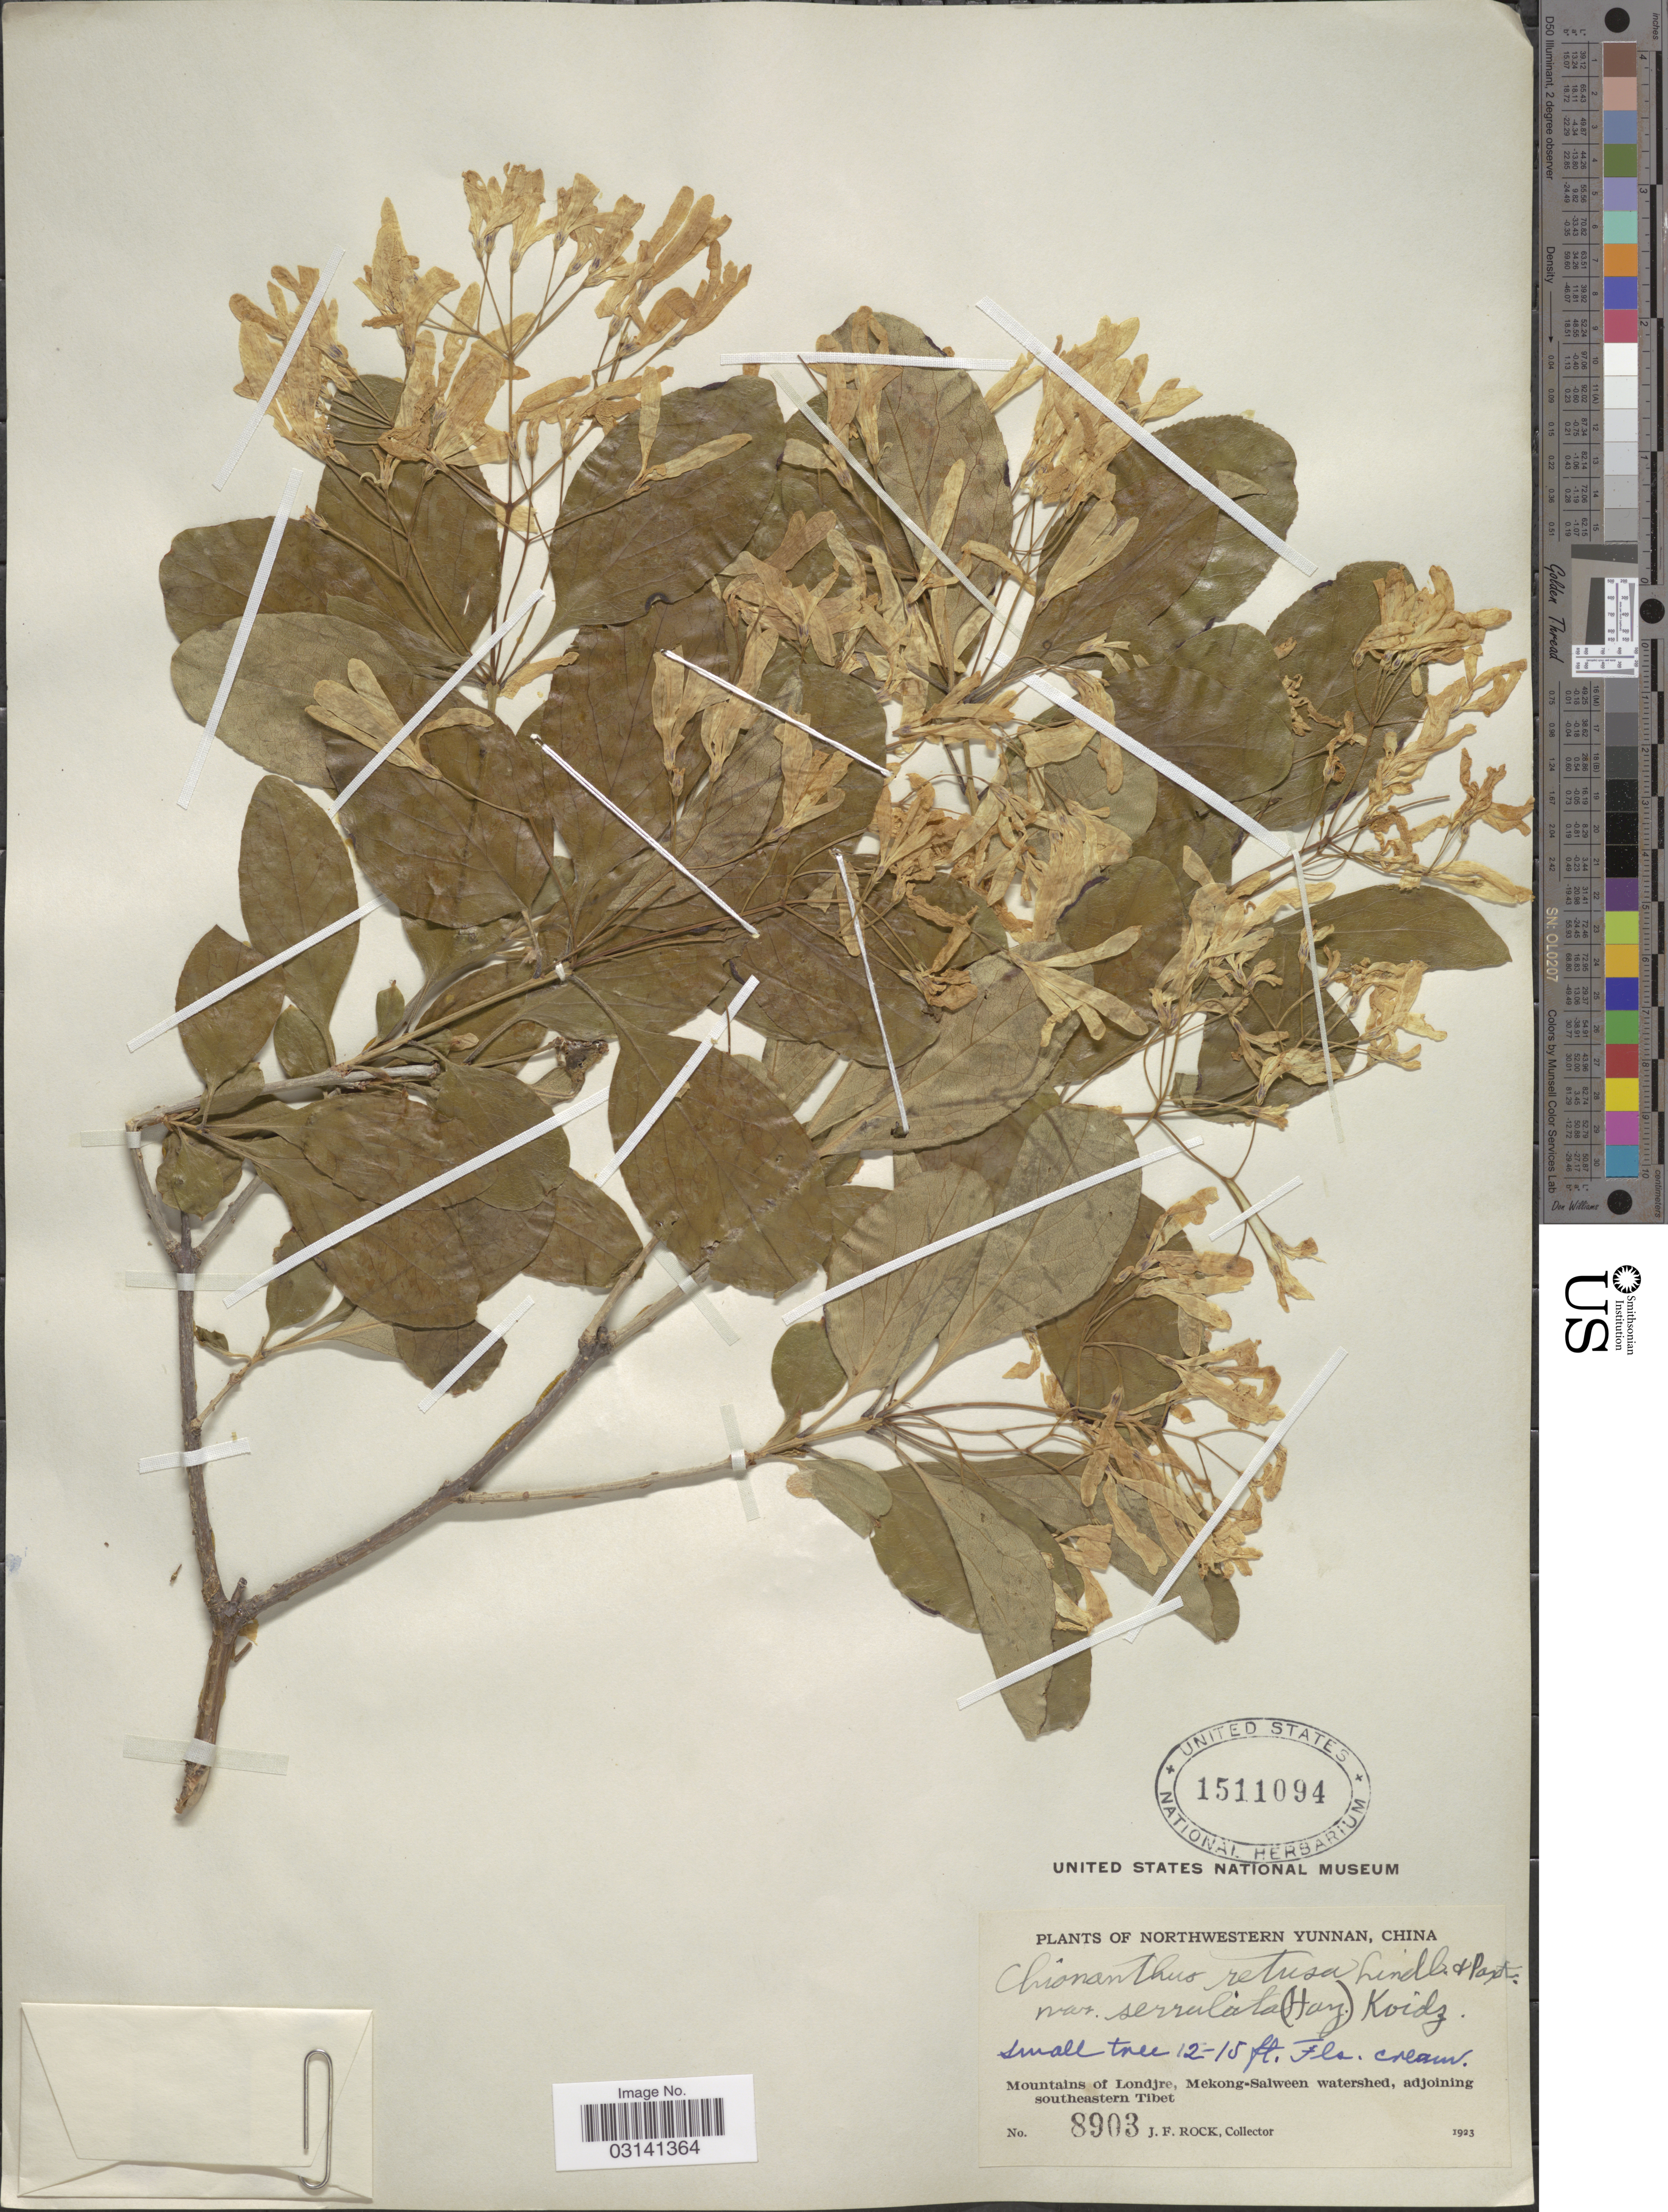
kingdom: Plantae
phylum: Tracheophyta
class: Magnoliopsida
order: Lamiales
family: Oleaceae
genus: Chionanthus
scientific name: Chionanthus retusus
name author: Lindl. & Paxton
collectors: J. Rock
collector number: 8903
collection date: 1923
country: China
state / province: Yunnan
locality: Northwestern Yunnan, Mountains of Londjre, Mekong-Salween watershed, adjoining southeastern Tibet.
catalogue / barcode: US 1511094